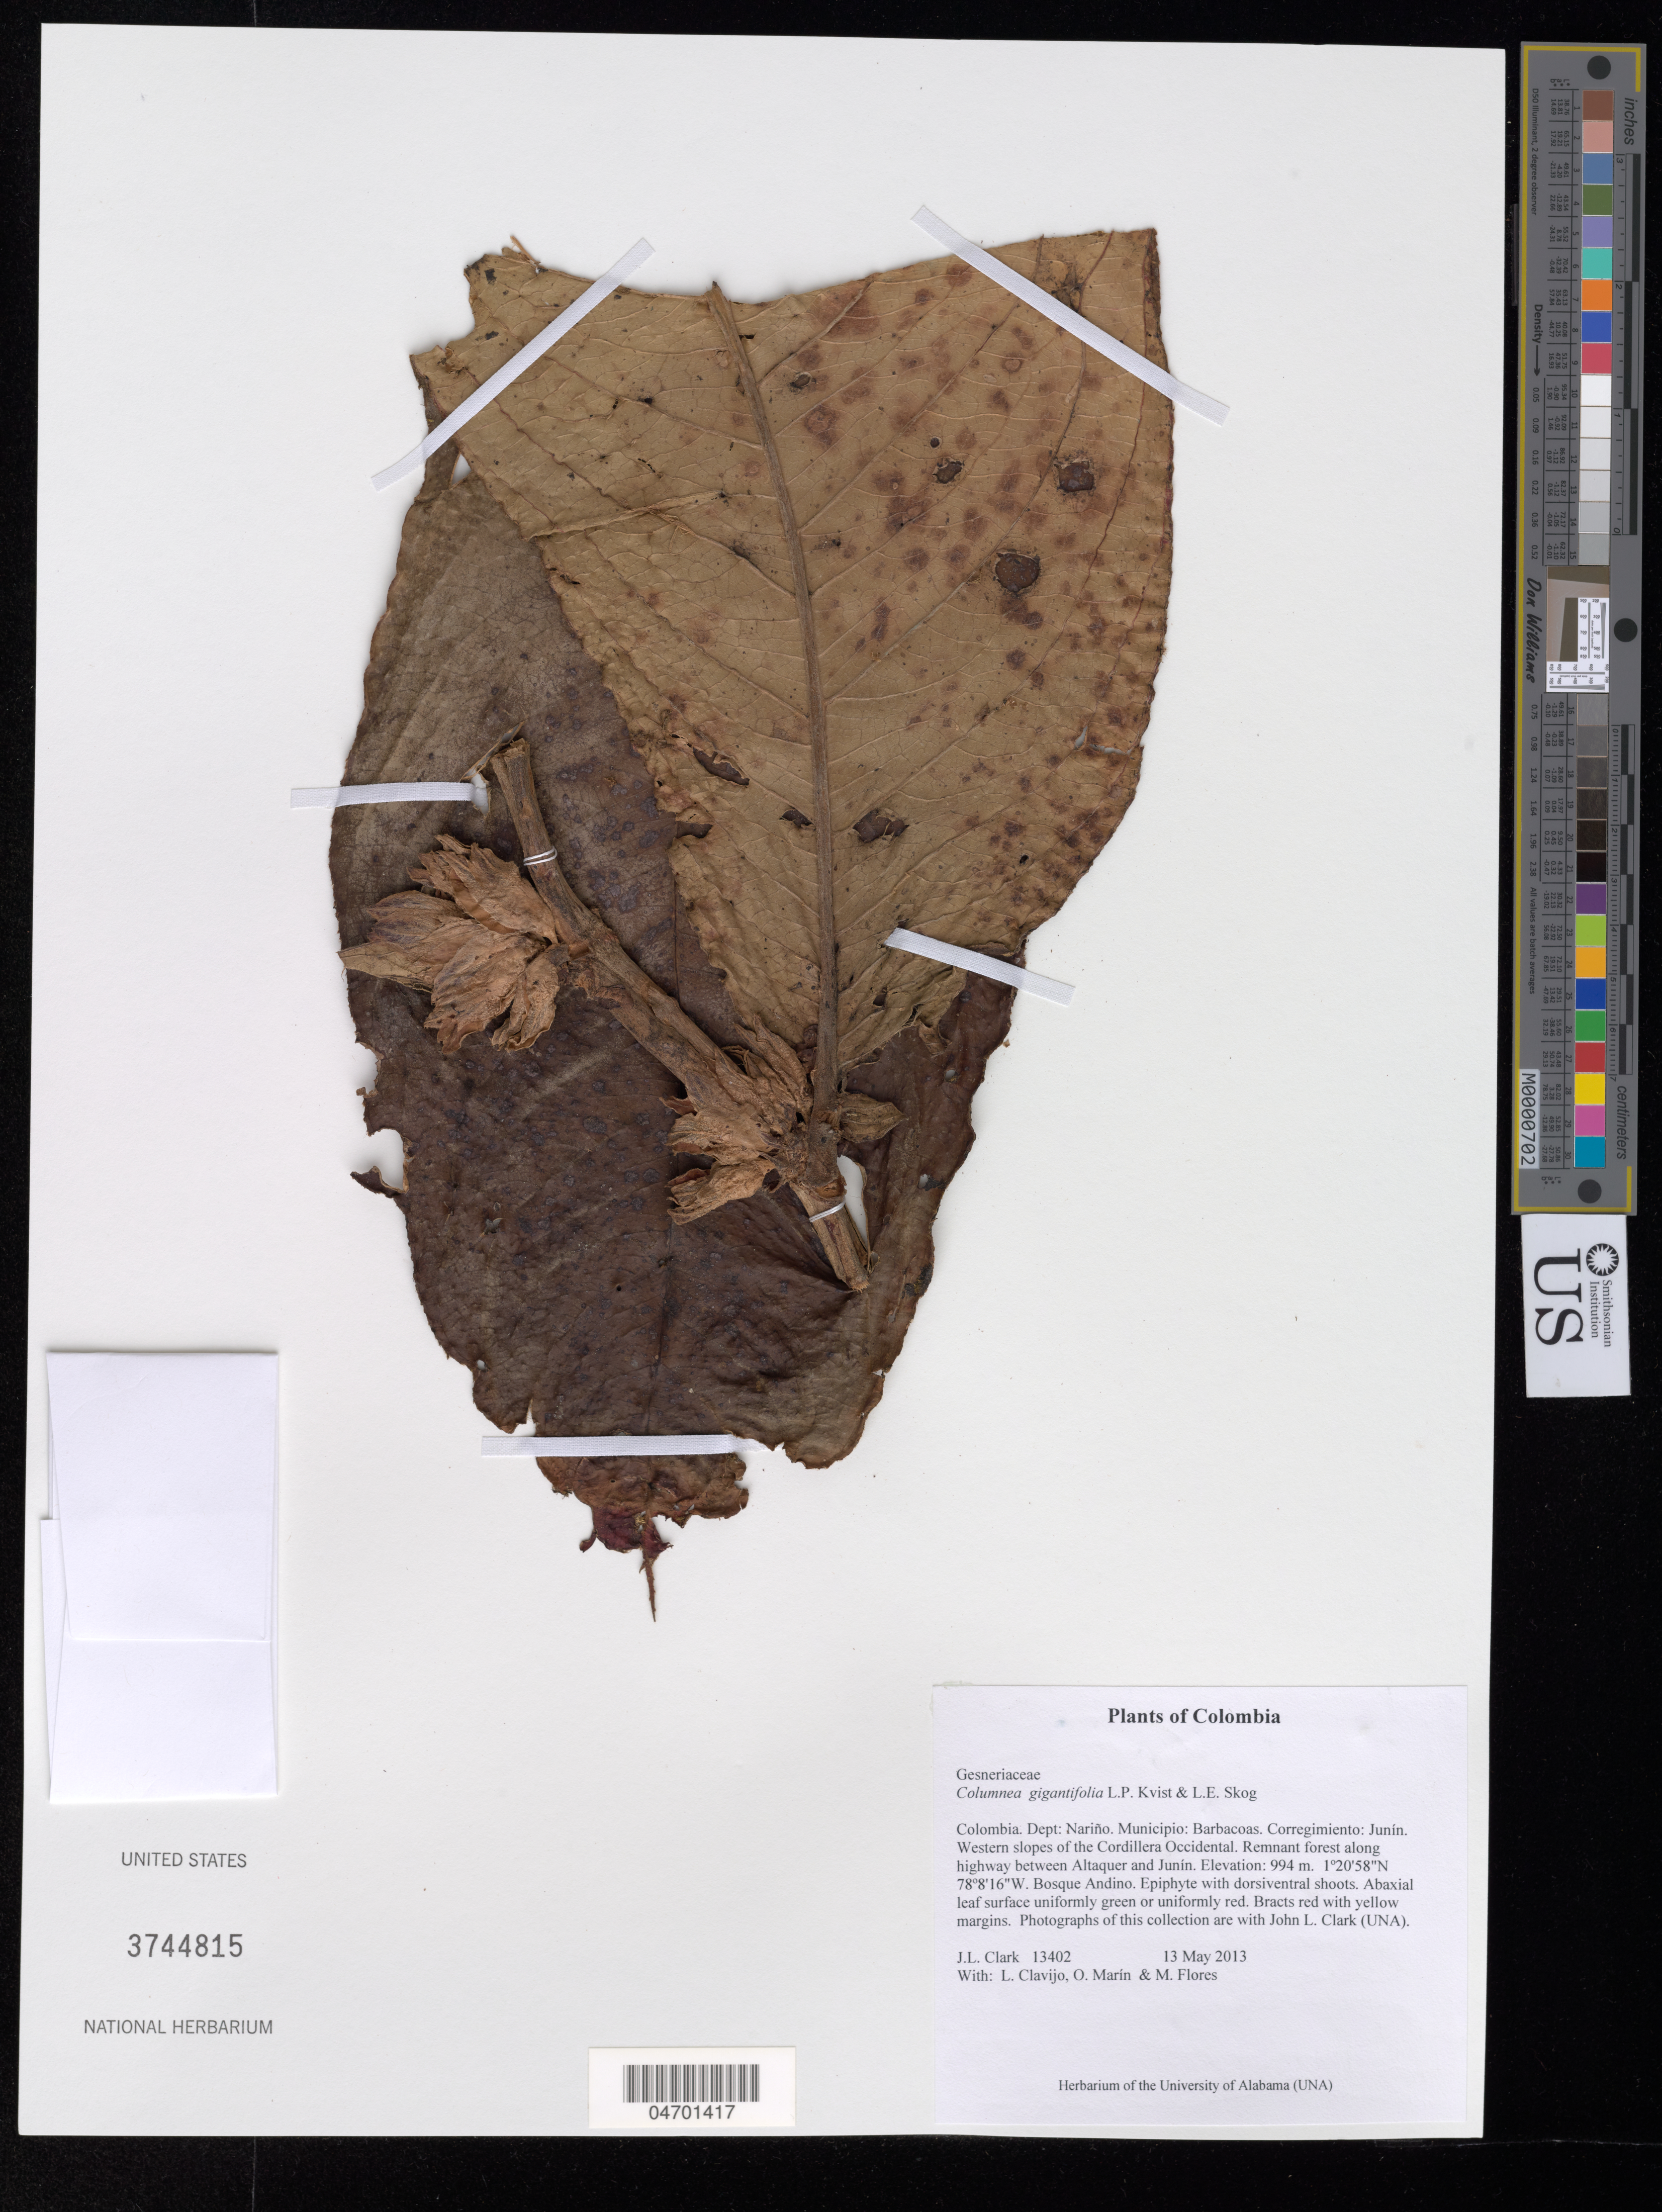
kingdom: Plantae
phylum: Tracheophyta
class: Magnoliopsida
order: Lamiales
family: Gesneriaceae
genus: Columnea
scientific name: Columnea gigantifolia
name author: L.P. Kvist & L.E. Skog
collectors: J. L. Clark, L. Clavijo, J. Howieson & M. Flores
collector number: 13402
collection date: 2013-05-13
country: Colombia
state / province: Nariño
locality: Dept: Nariño. Municipio: Barbacoas. Corregimiento: Junín. Western slopes of the Cordillera Occidental. Remnant forest along highway between Altaquer and Junín.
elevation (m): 994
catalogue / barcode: US 3744815